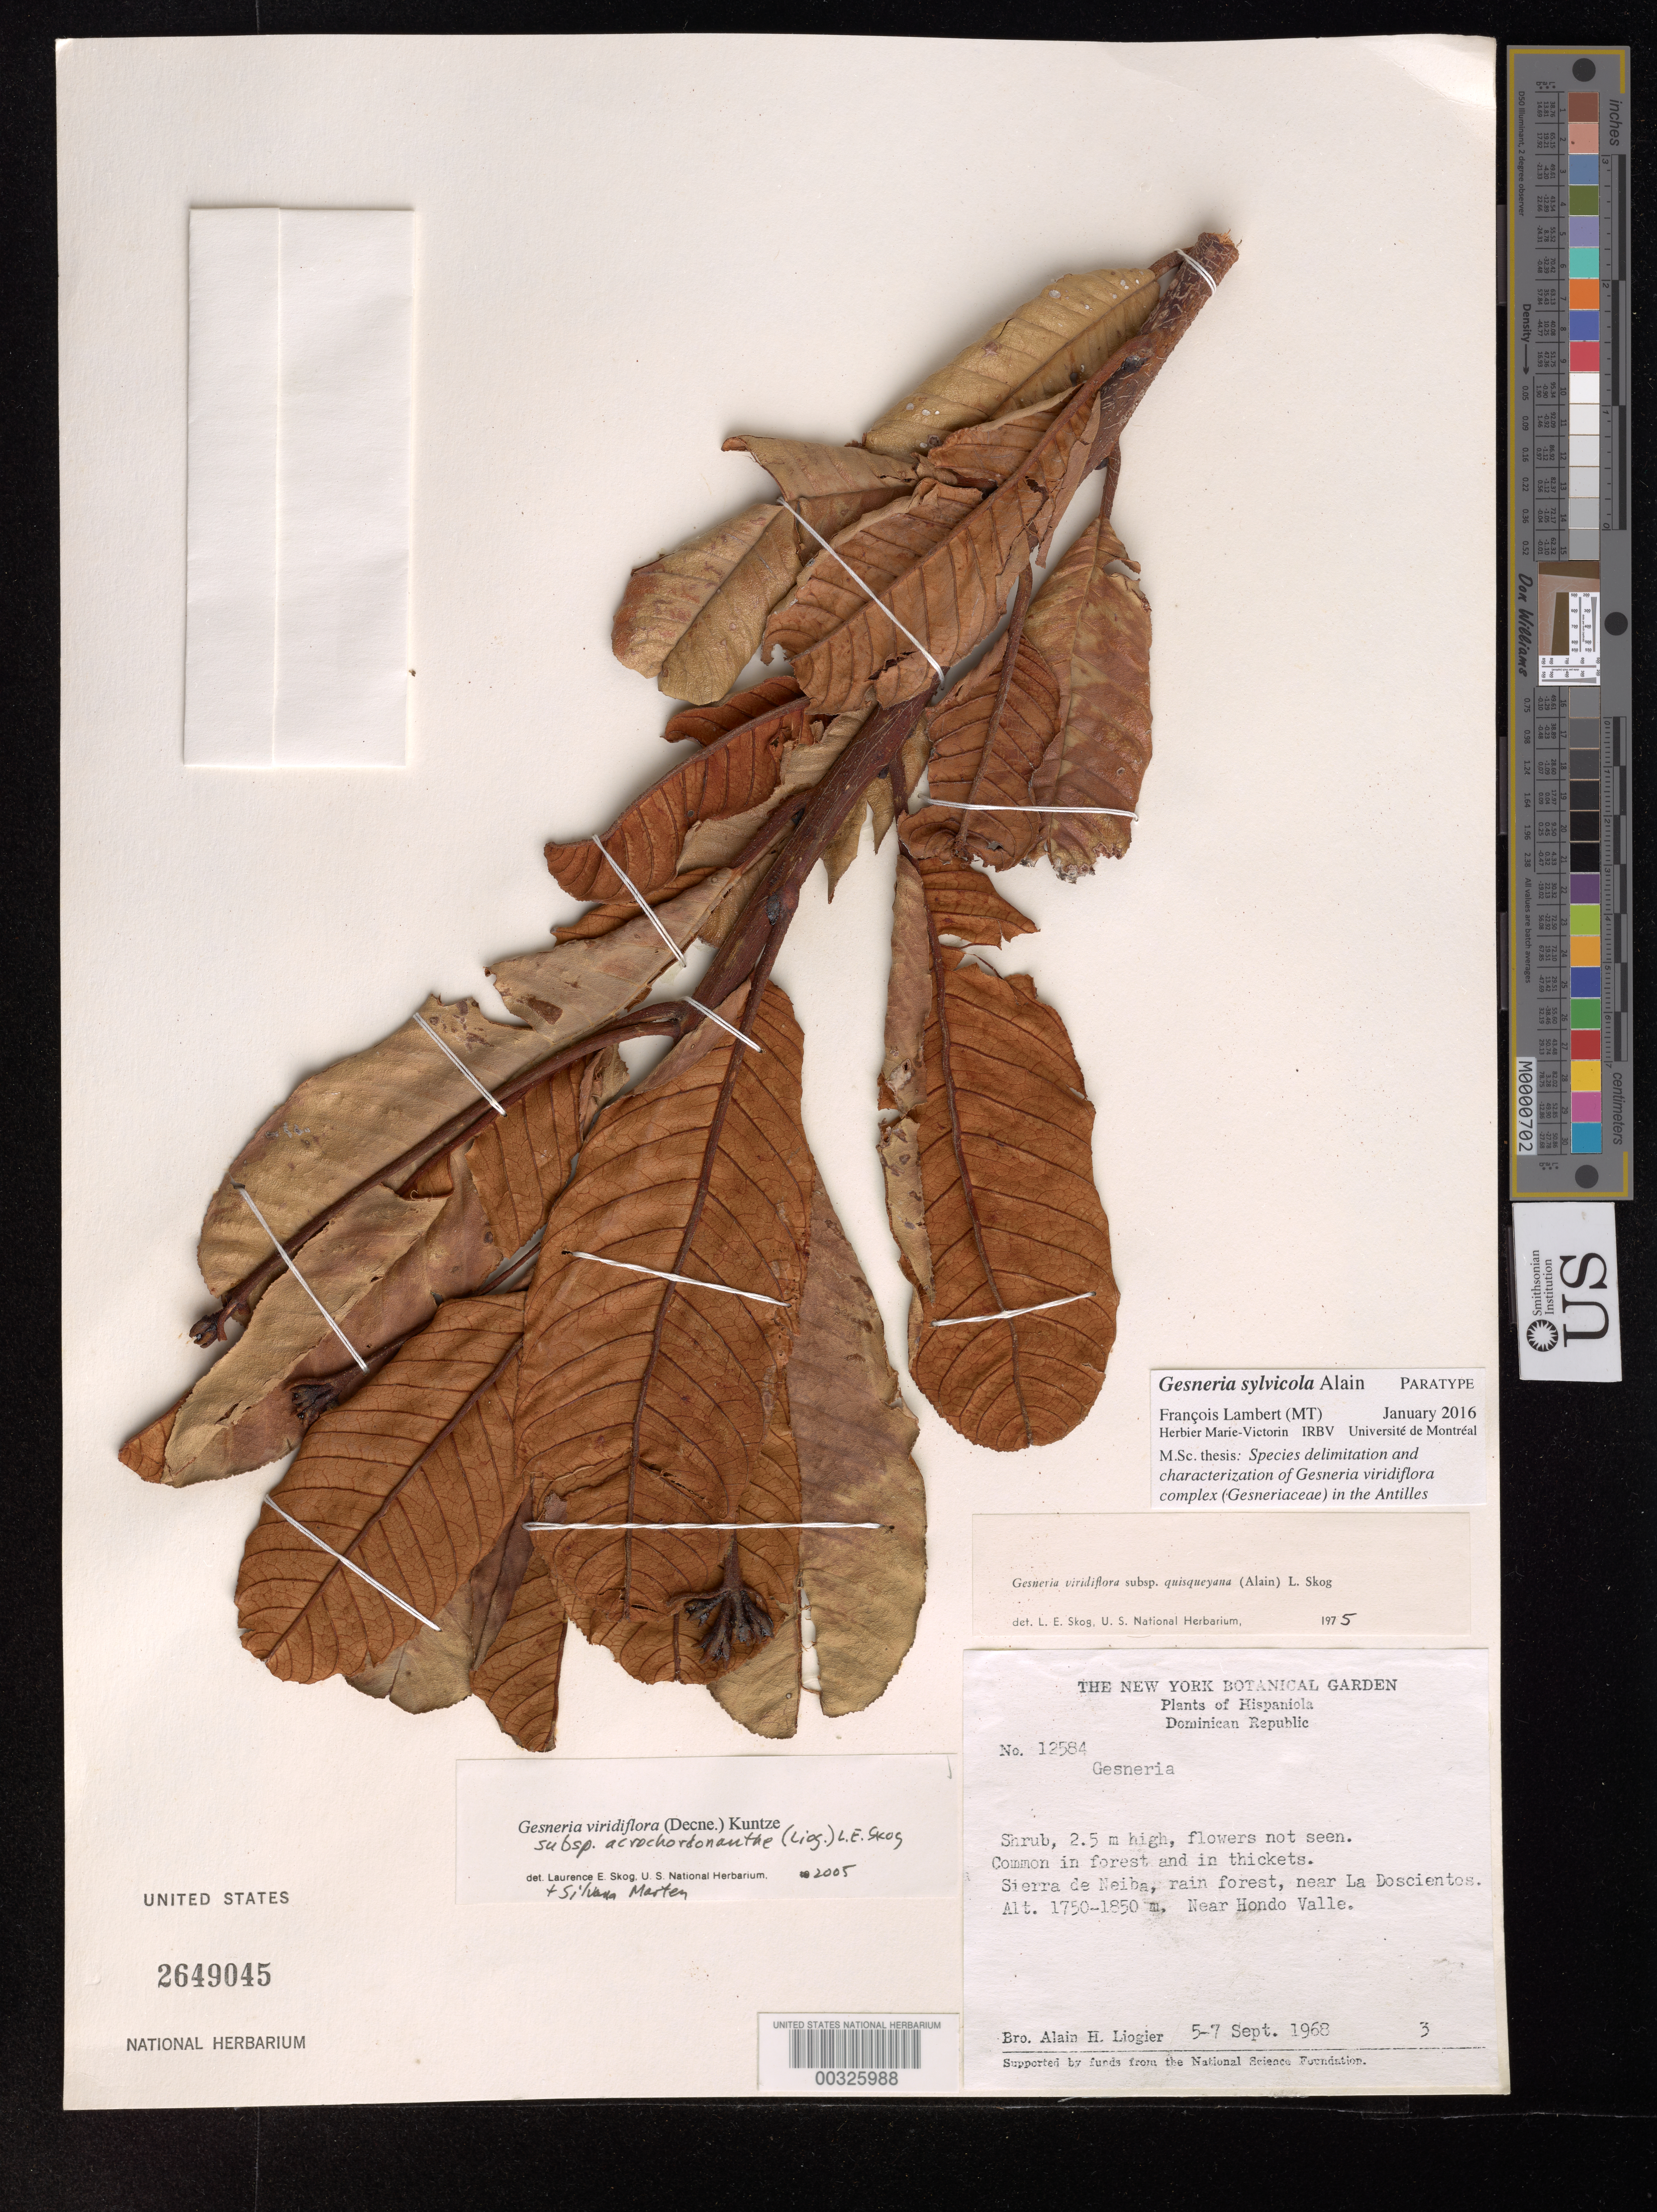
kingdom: Plantae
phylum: Tracheophyta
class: Magnoliopsida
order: Lamiales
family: Gesneriaceae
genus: Gesneria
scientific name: Gesneria sylvicola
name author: Alain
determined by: Lambert, Francois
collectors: A. H. Liogier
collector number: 12584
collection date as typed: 5-7 Sep 1968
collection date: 1968-09-05/1968-09-07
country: Dominican Republic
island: Hispaniola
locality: Sierra de Neiba, near La Doscientos, near Hondo Valle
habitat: Rain forest; common in forests and in thickets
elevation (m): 1750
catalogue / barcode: US 2649045